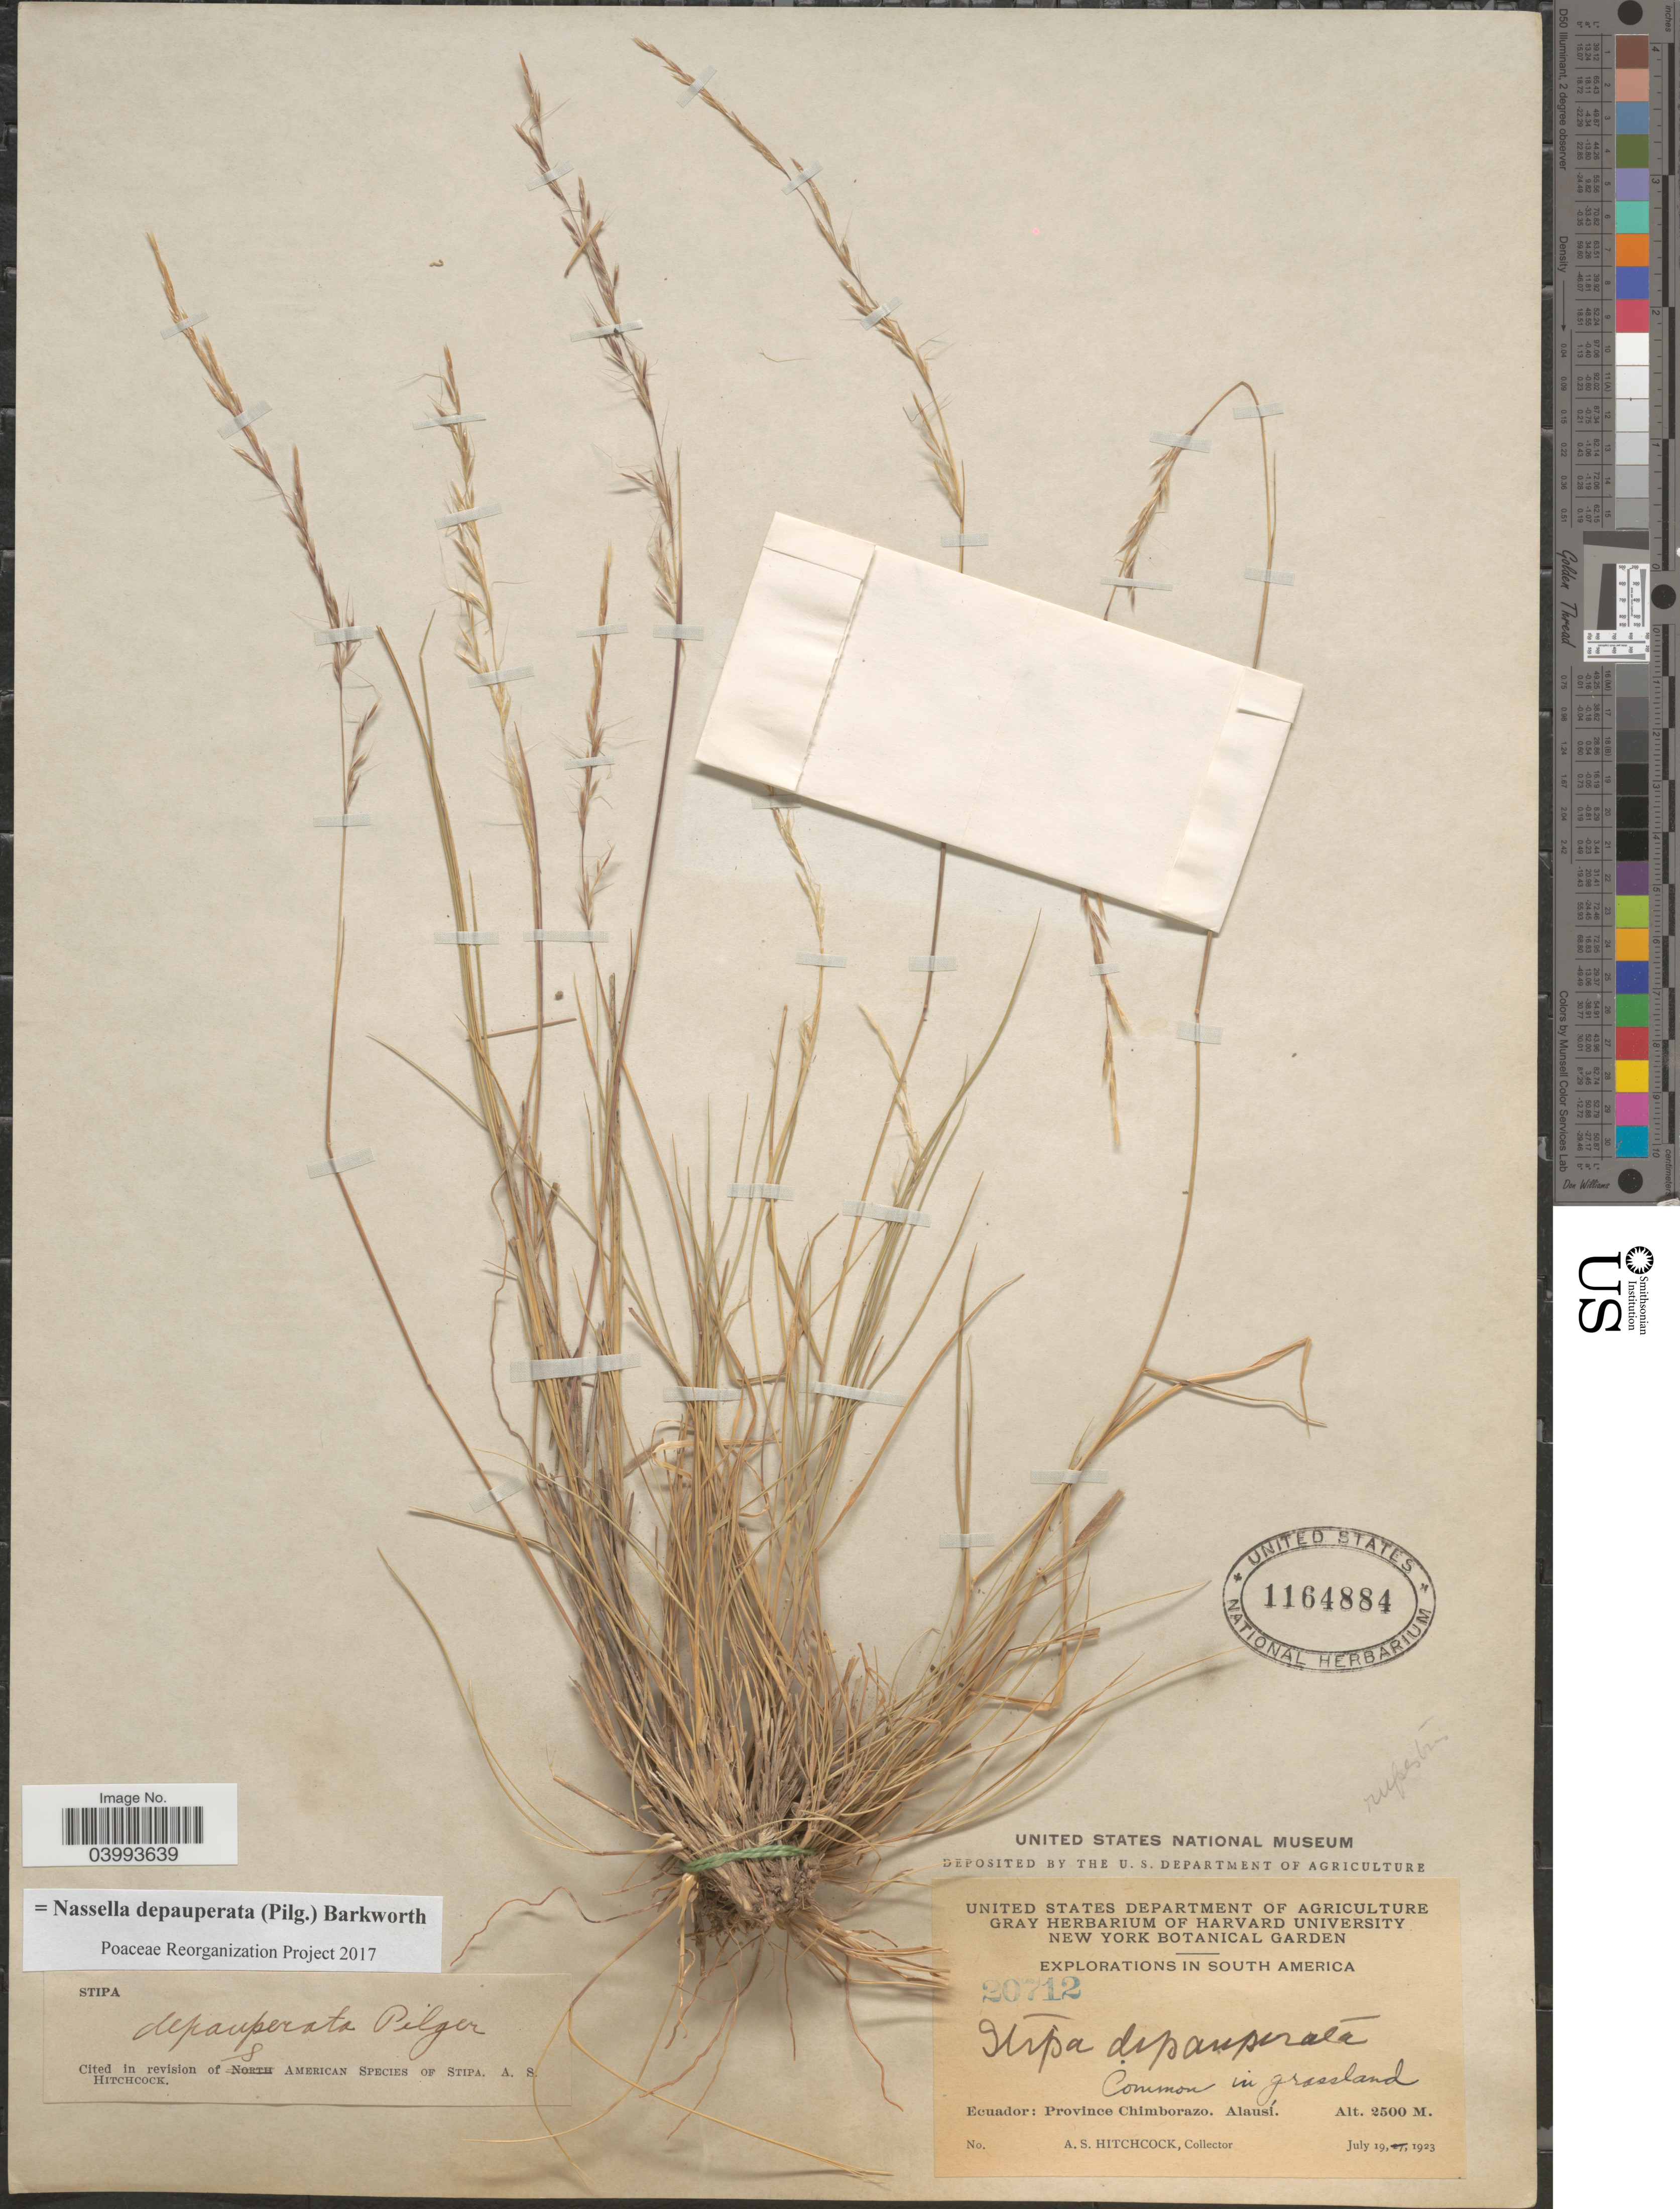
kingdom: Plantae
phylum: Tracheophyta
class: Liliopsida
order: Poales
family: Poaceae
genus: Nassella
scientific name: Nassella depauperata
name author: (Pilg.) Barkworth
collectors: A. S. Hitchcock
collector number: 20712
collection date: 1923-07-19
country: Ecuador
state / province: Chimborazo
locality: Common in grassland. Alausí.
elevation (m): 2500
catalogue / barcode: US 1164884